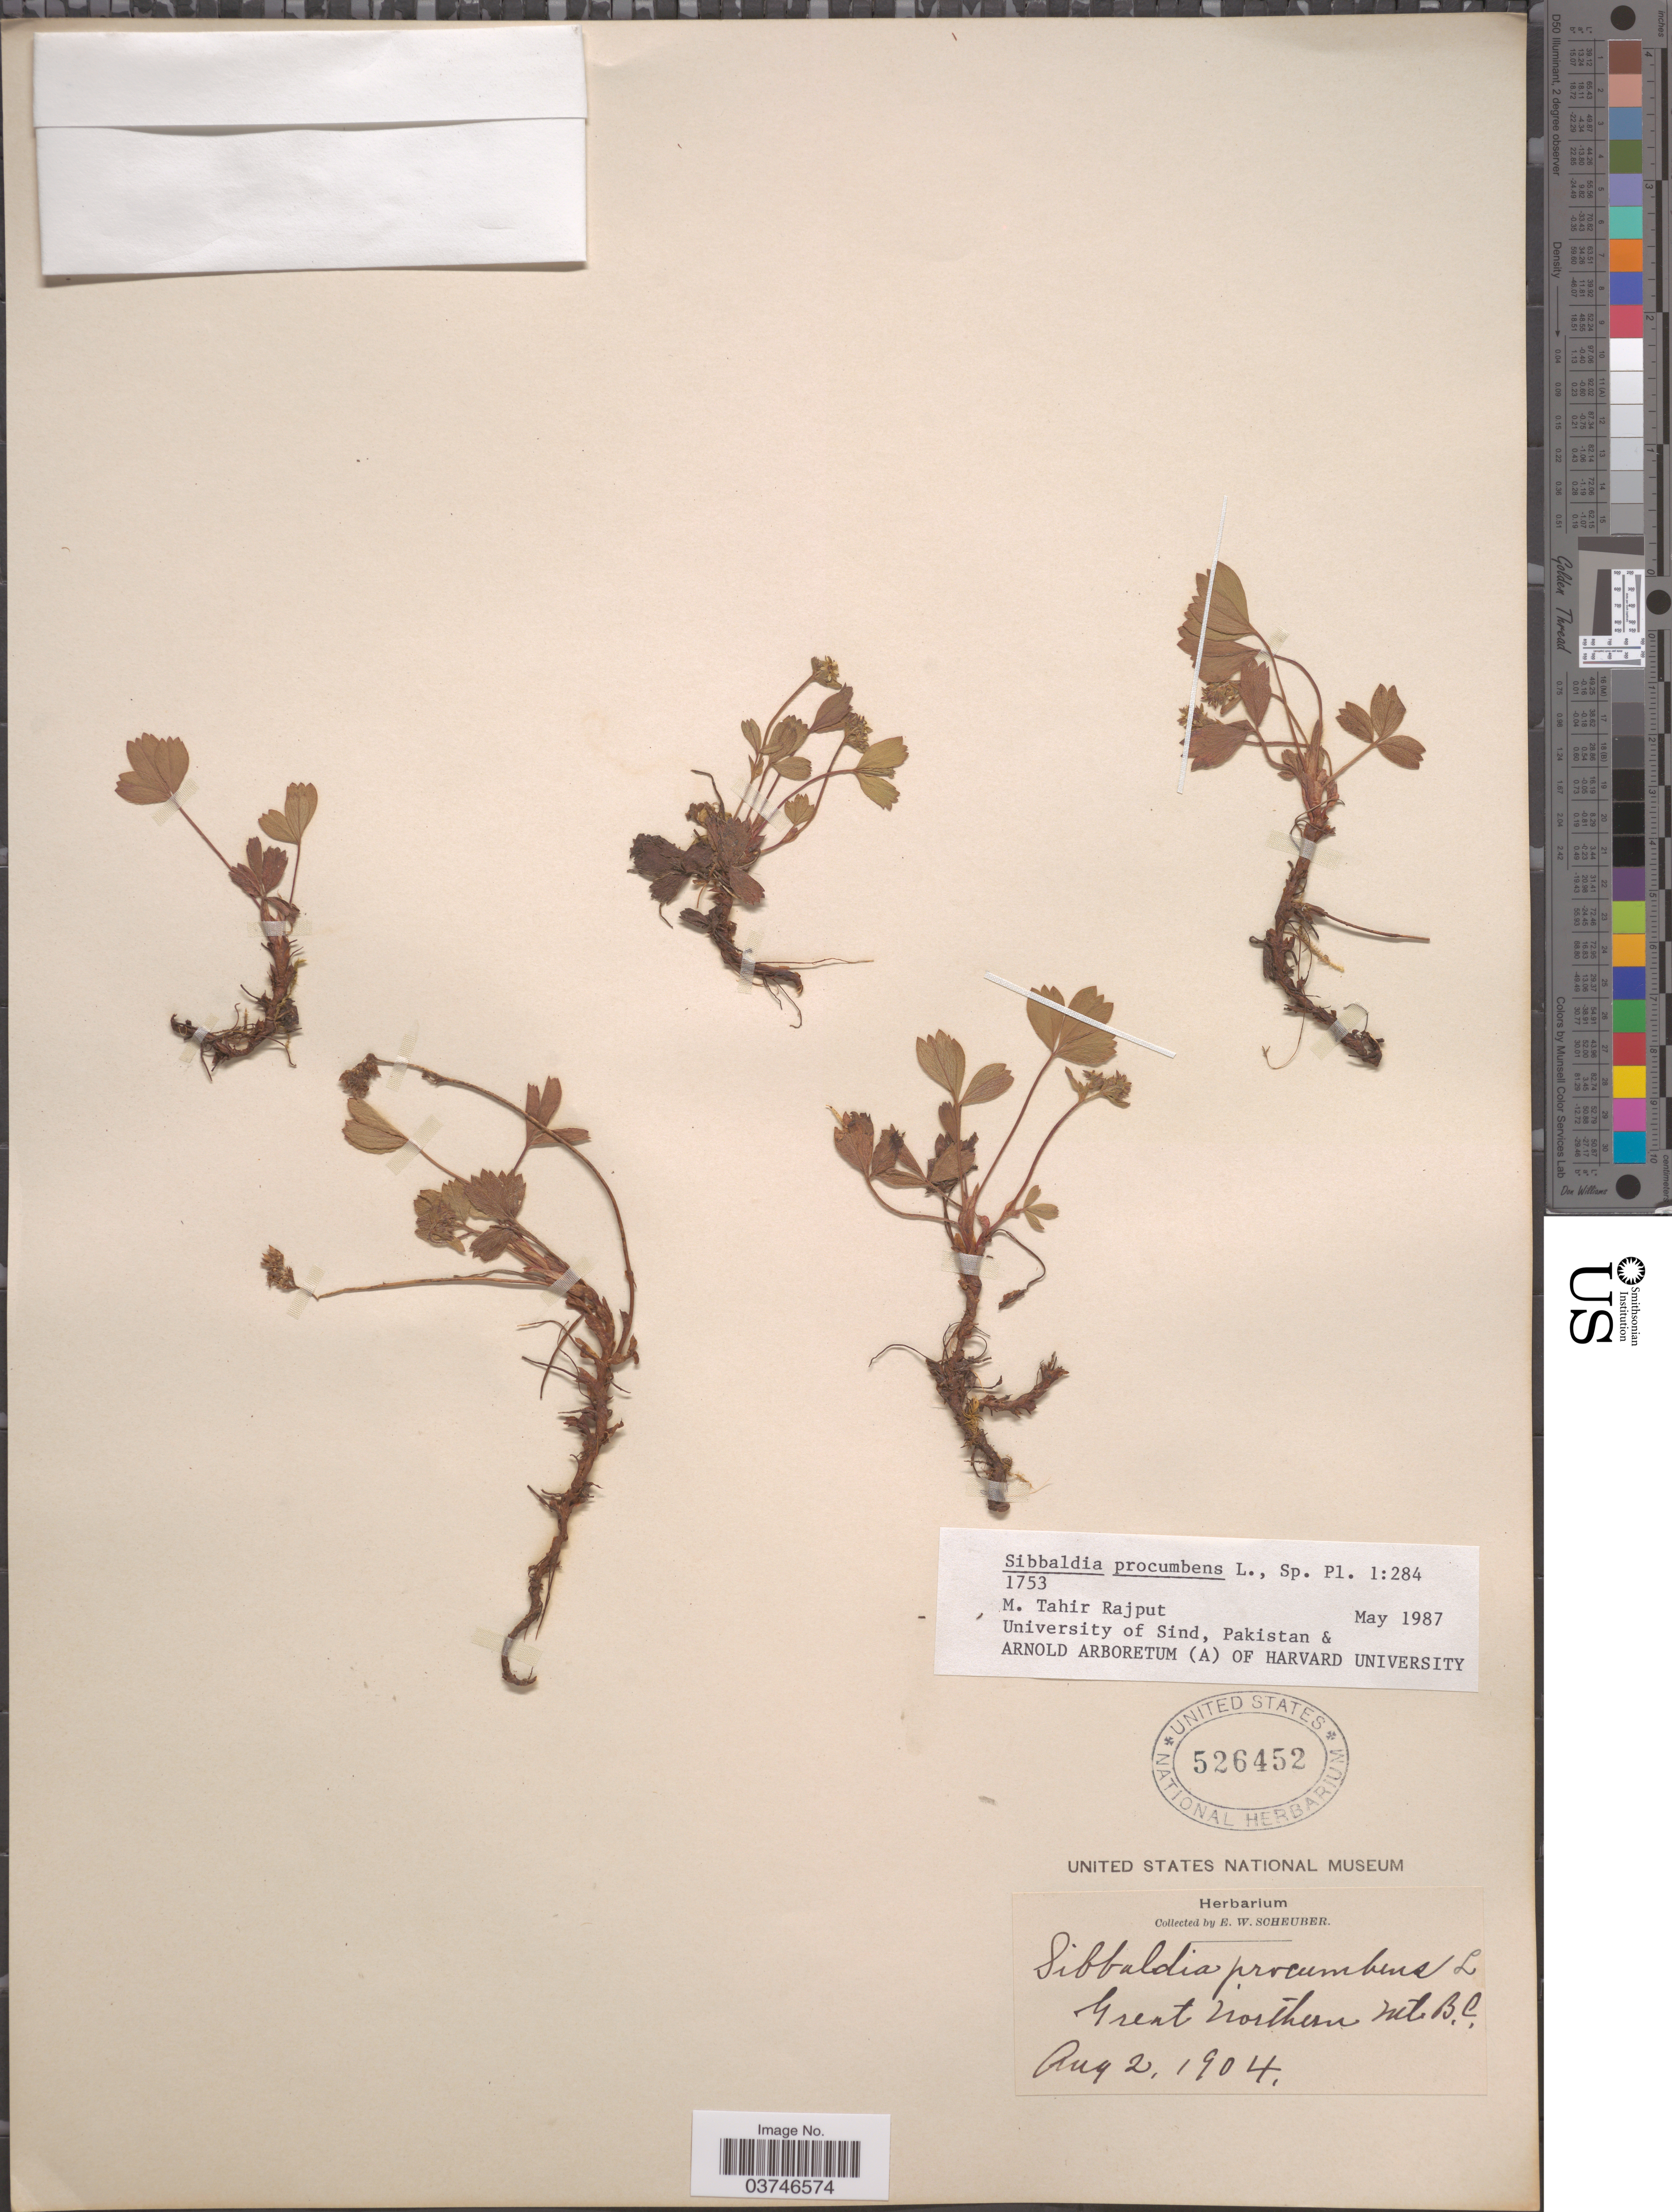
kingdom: Plantae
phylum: Tracheophyta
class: Magnoliopsida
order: Rosales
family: Rosaceae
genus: Sibbaldia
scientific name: Sibbaldia procumbens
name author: L.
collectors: E. Scheuber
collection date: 1904-08-02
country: Canada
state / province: British Columbia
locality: Grant Northern Mt.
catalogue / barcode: US 526452